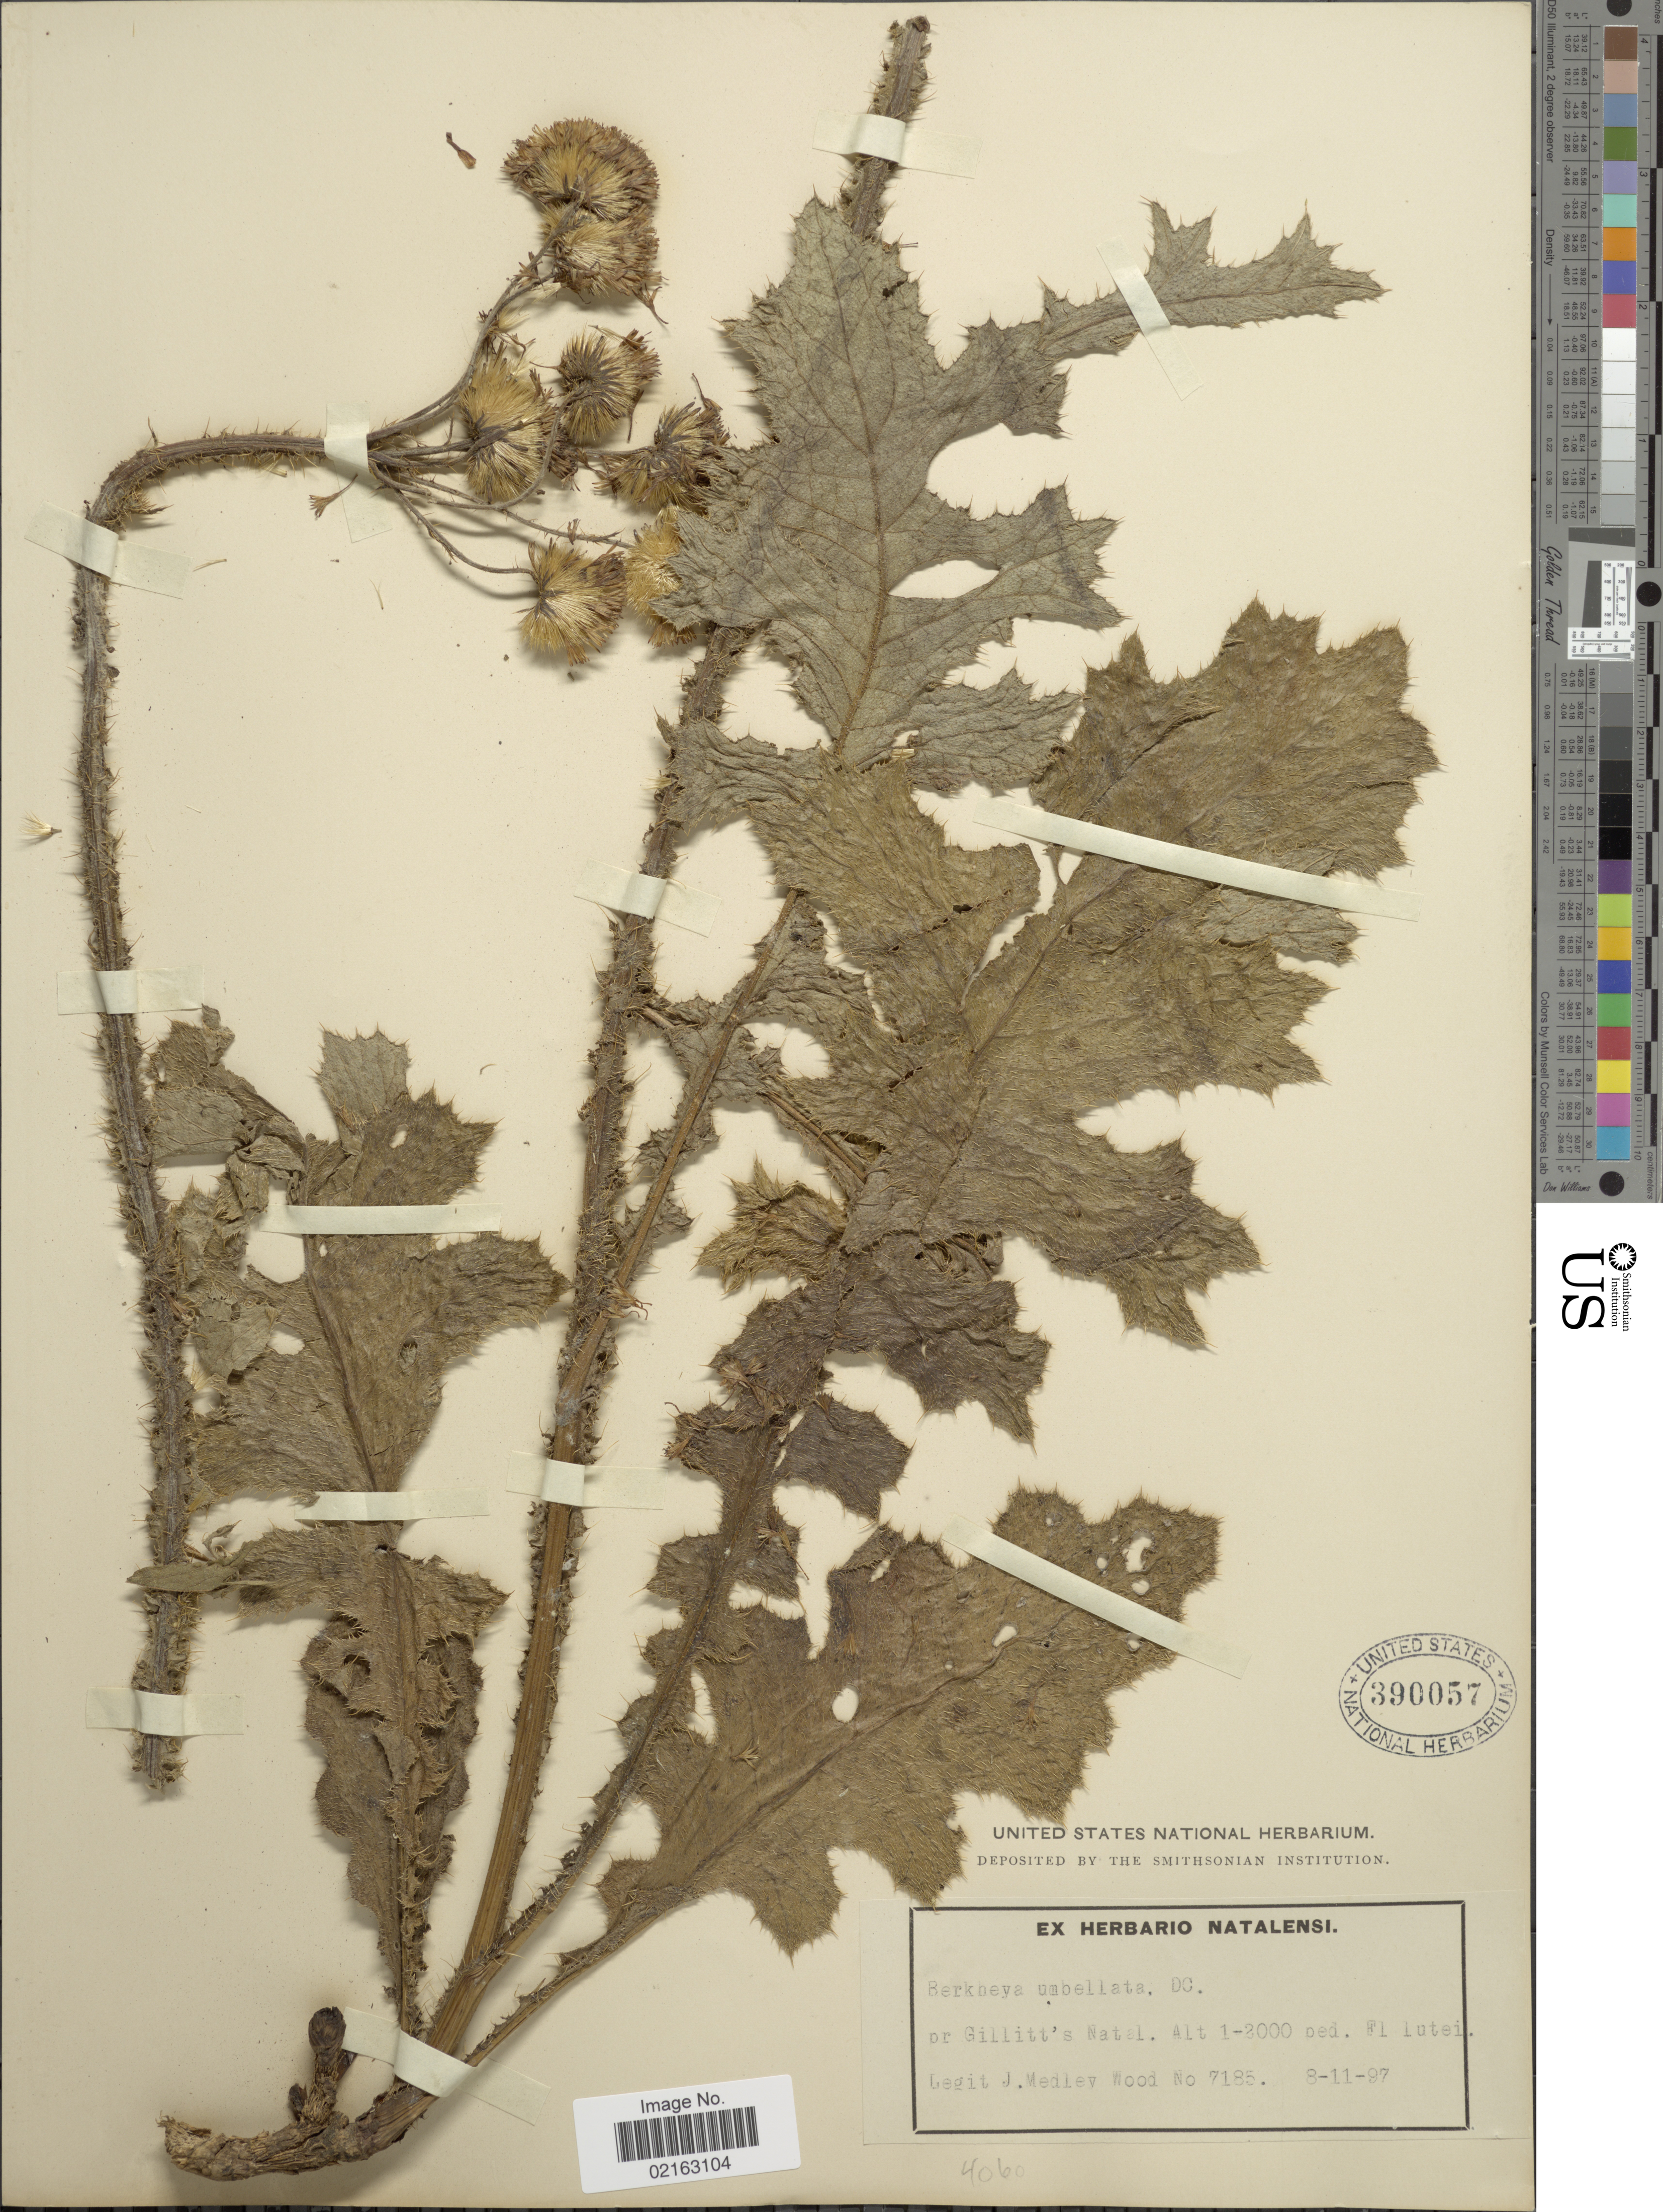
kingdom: Plantae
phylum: Tracheophyta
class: Magnoliopsida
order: Asterales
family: Asteraceae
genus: Berkheya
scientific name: Berkheya umbellata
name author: DC.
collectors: J. Medley Wood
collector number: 7185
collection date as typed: Transcribed d/m/y: 8/11/97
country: South Africa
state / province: KwaZulu-Natal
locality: Br Gillitt's natal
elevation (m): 305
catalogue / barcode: US 390057